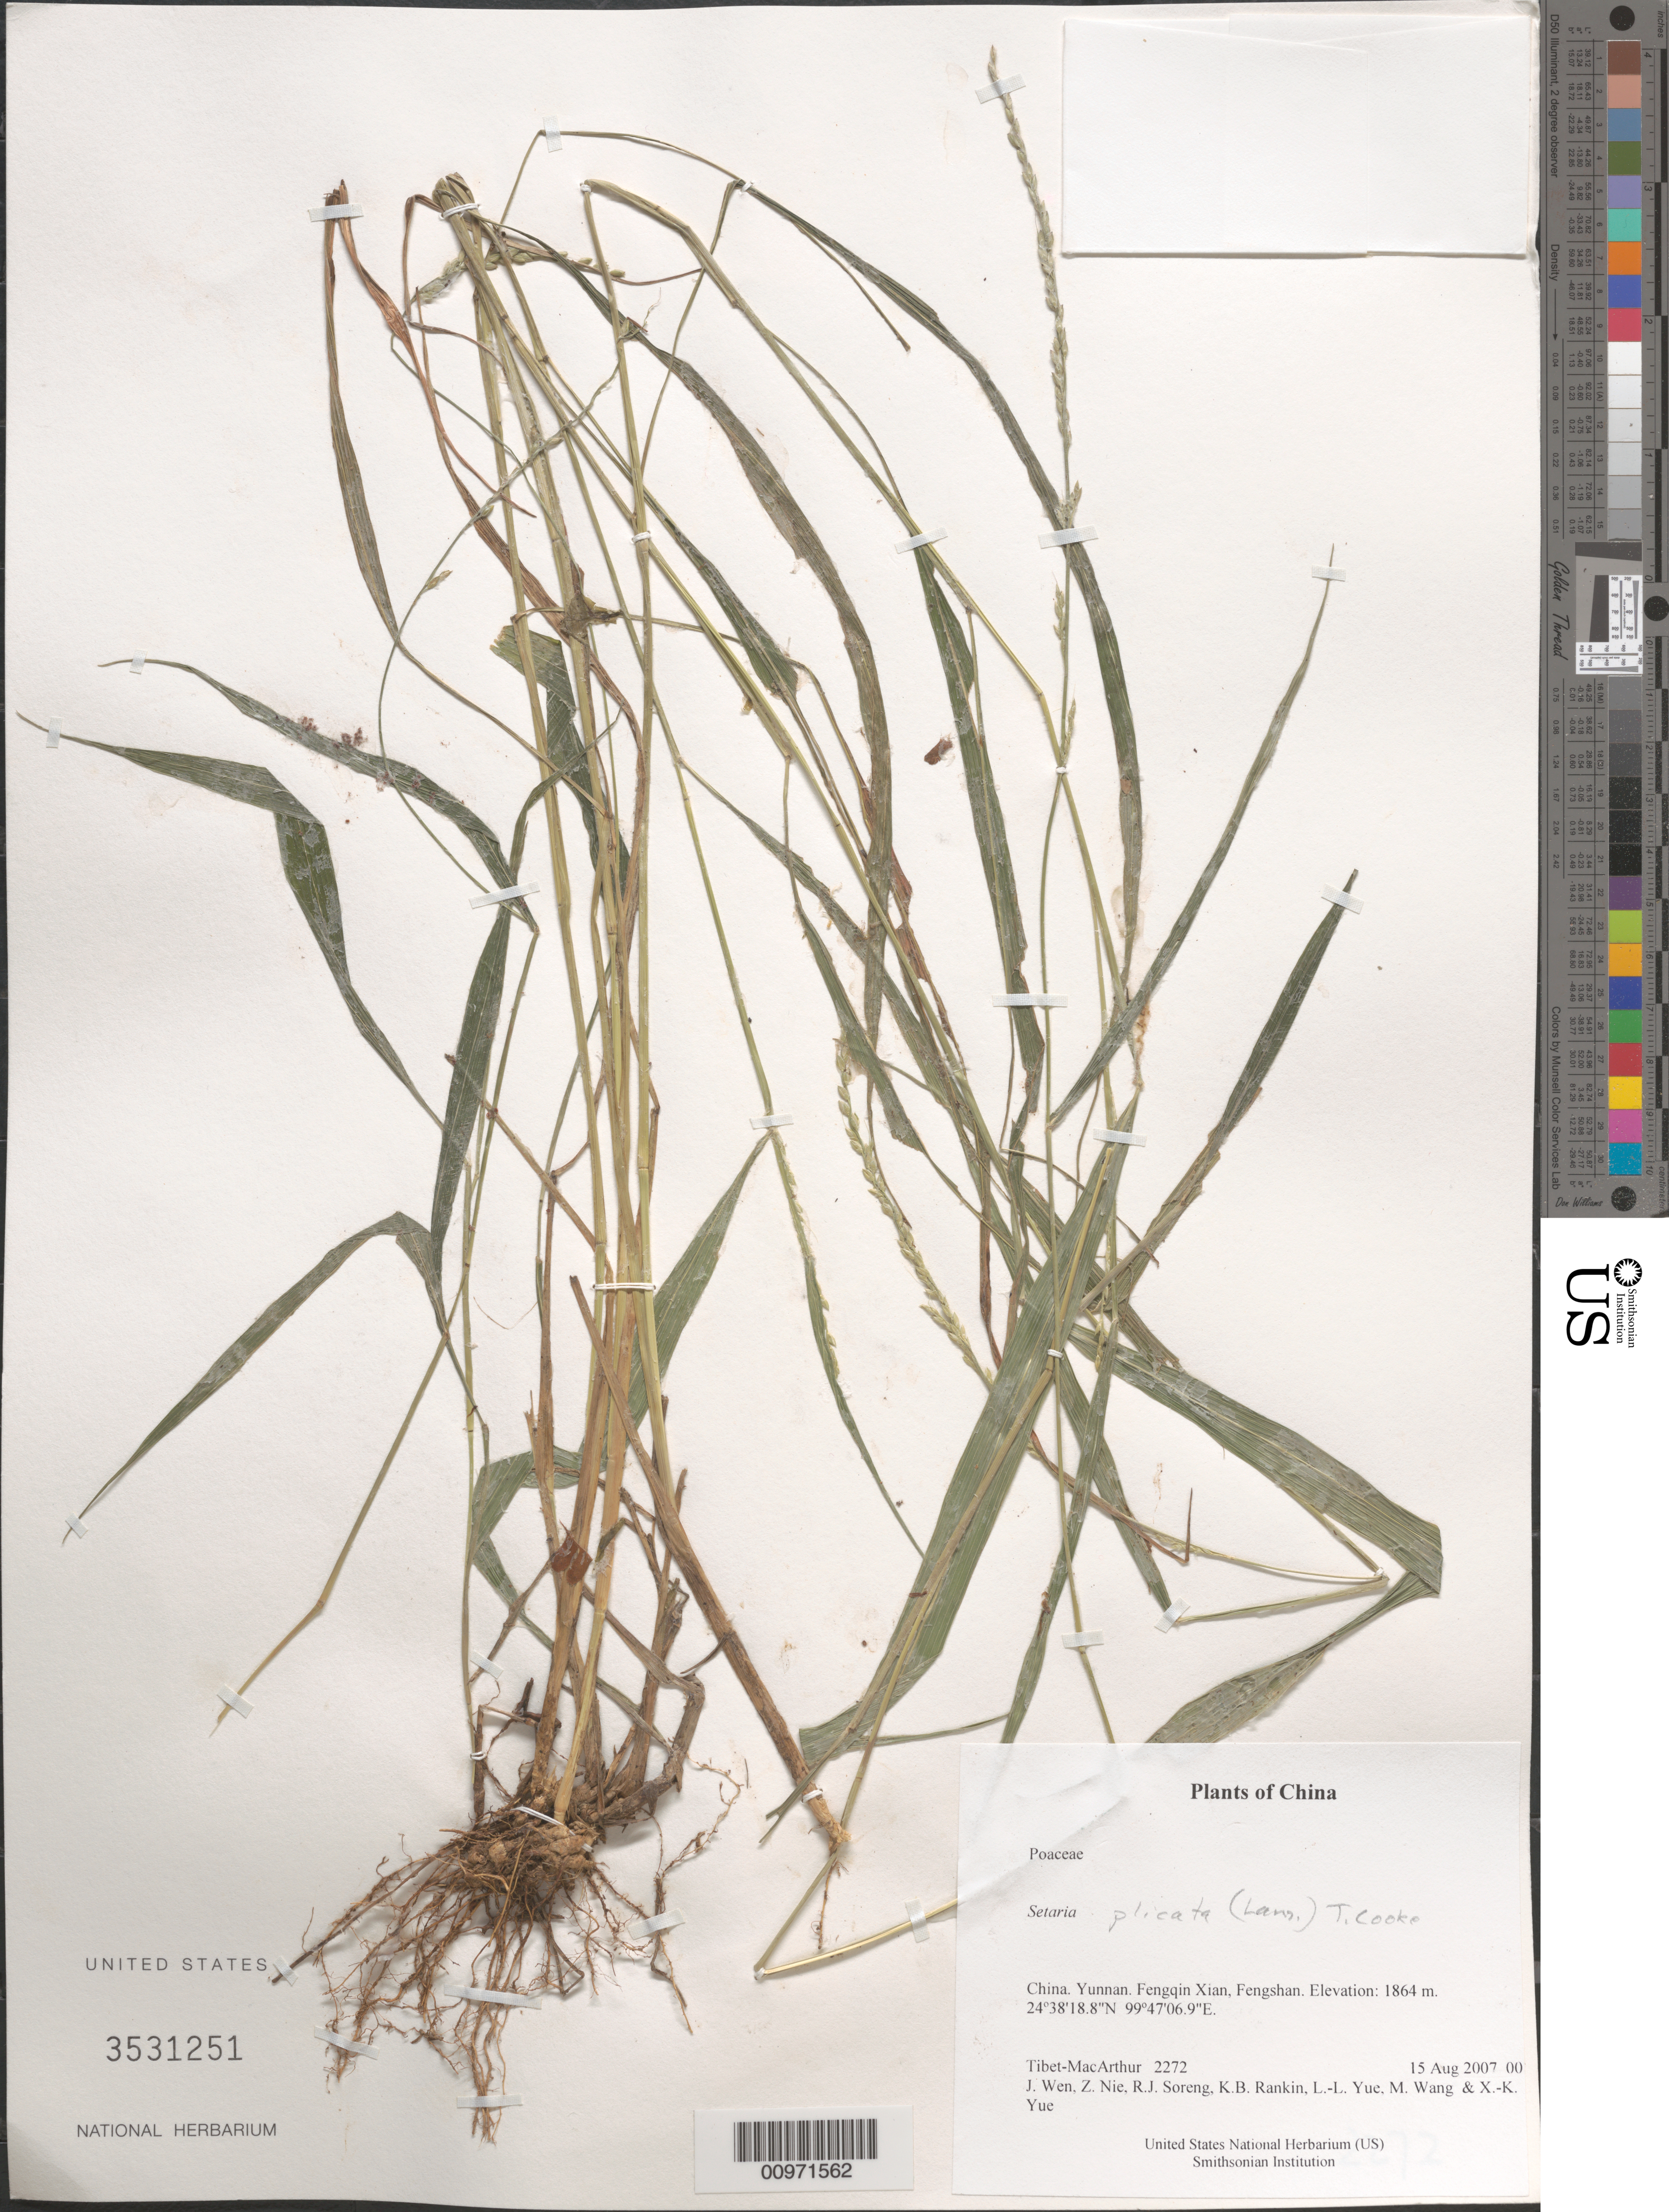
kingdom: Plantae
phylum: Tracheophyta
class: Liliopsida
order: Poales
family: Poaceae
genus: Setaria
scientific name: Setaria plicata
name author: (Lam.) T. Cooke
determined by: Soreng, Robert J., Research Associate (BOT), Smithsonian Institution - National Museum of Natural History (UNITED STATES)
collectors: Tibet-MacArthur, J. Wen, Z. Nie, R. J. Soreng, K. Rankin, L. Yue, M. Wang & X. Yue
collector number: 2272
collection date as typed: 15 Aug 2007 00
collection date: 2007-08-15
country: China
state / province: Yunnan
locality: Fengqin Xian, Fengshan.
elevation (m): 1864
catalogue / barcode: US 3531251